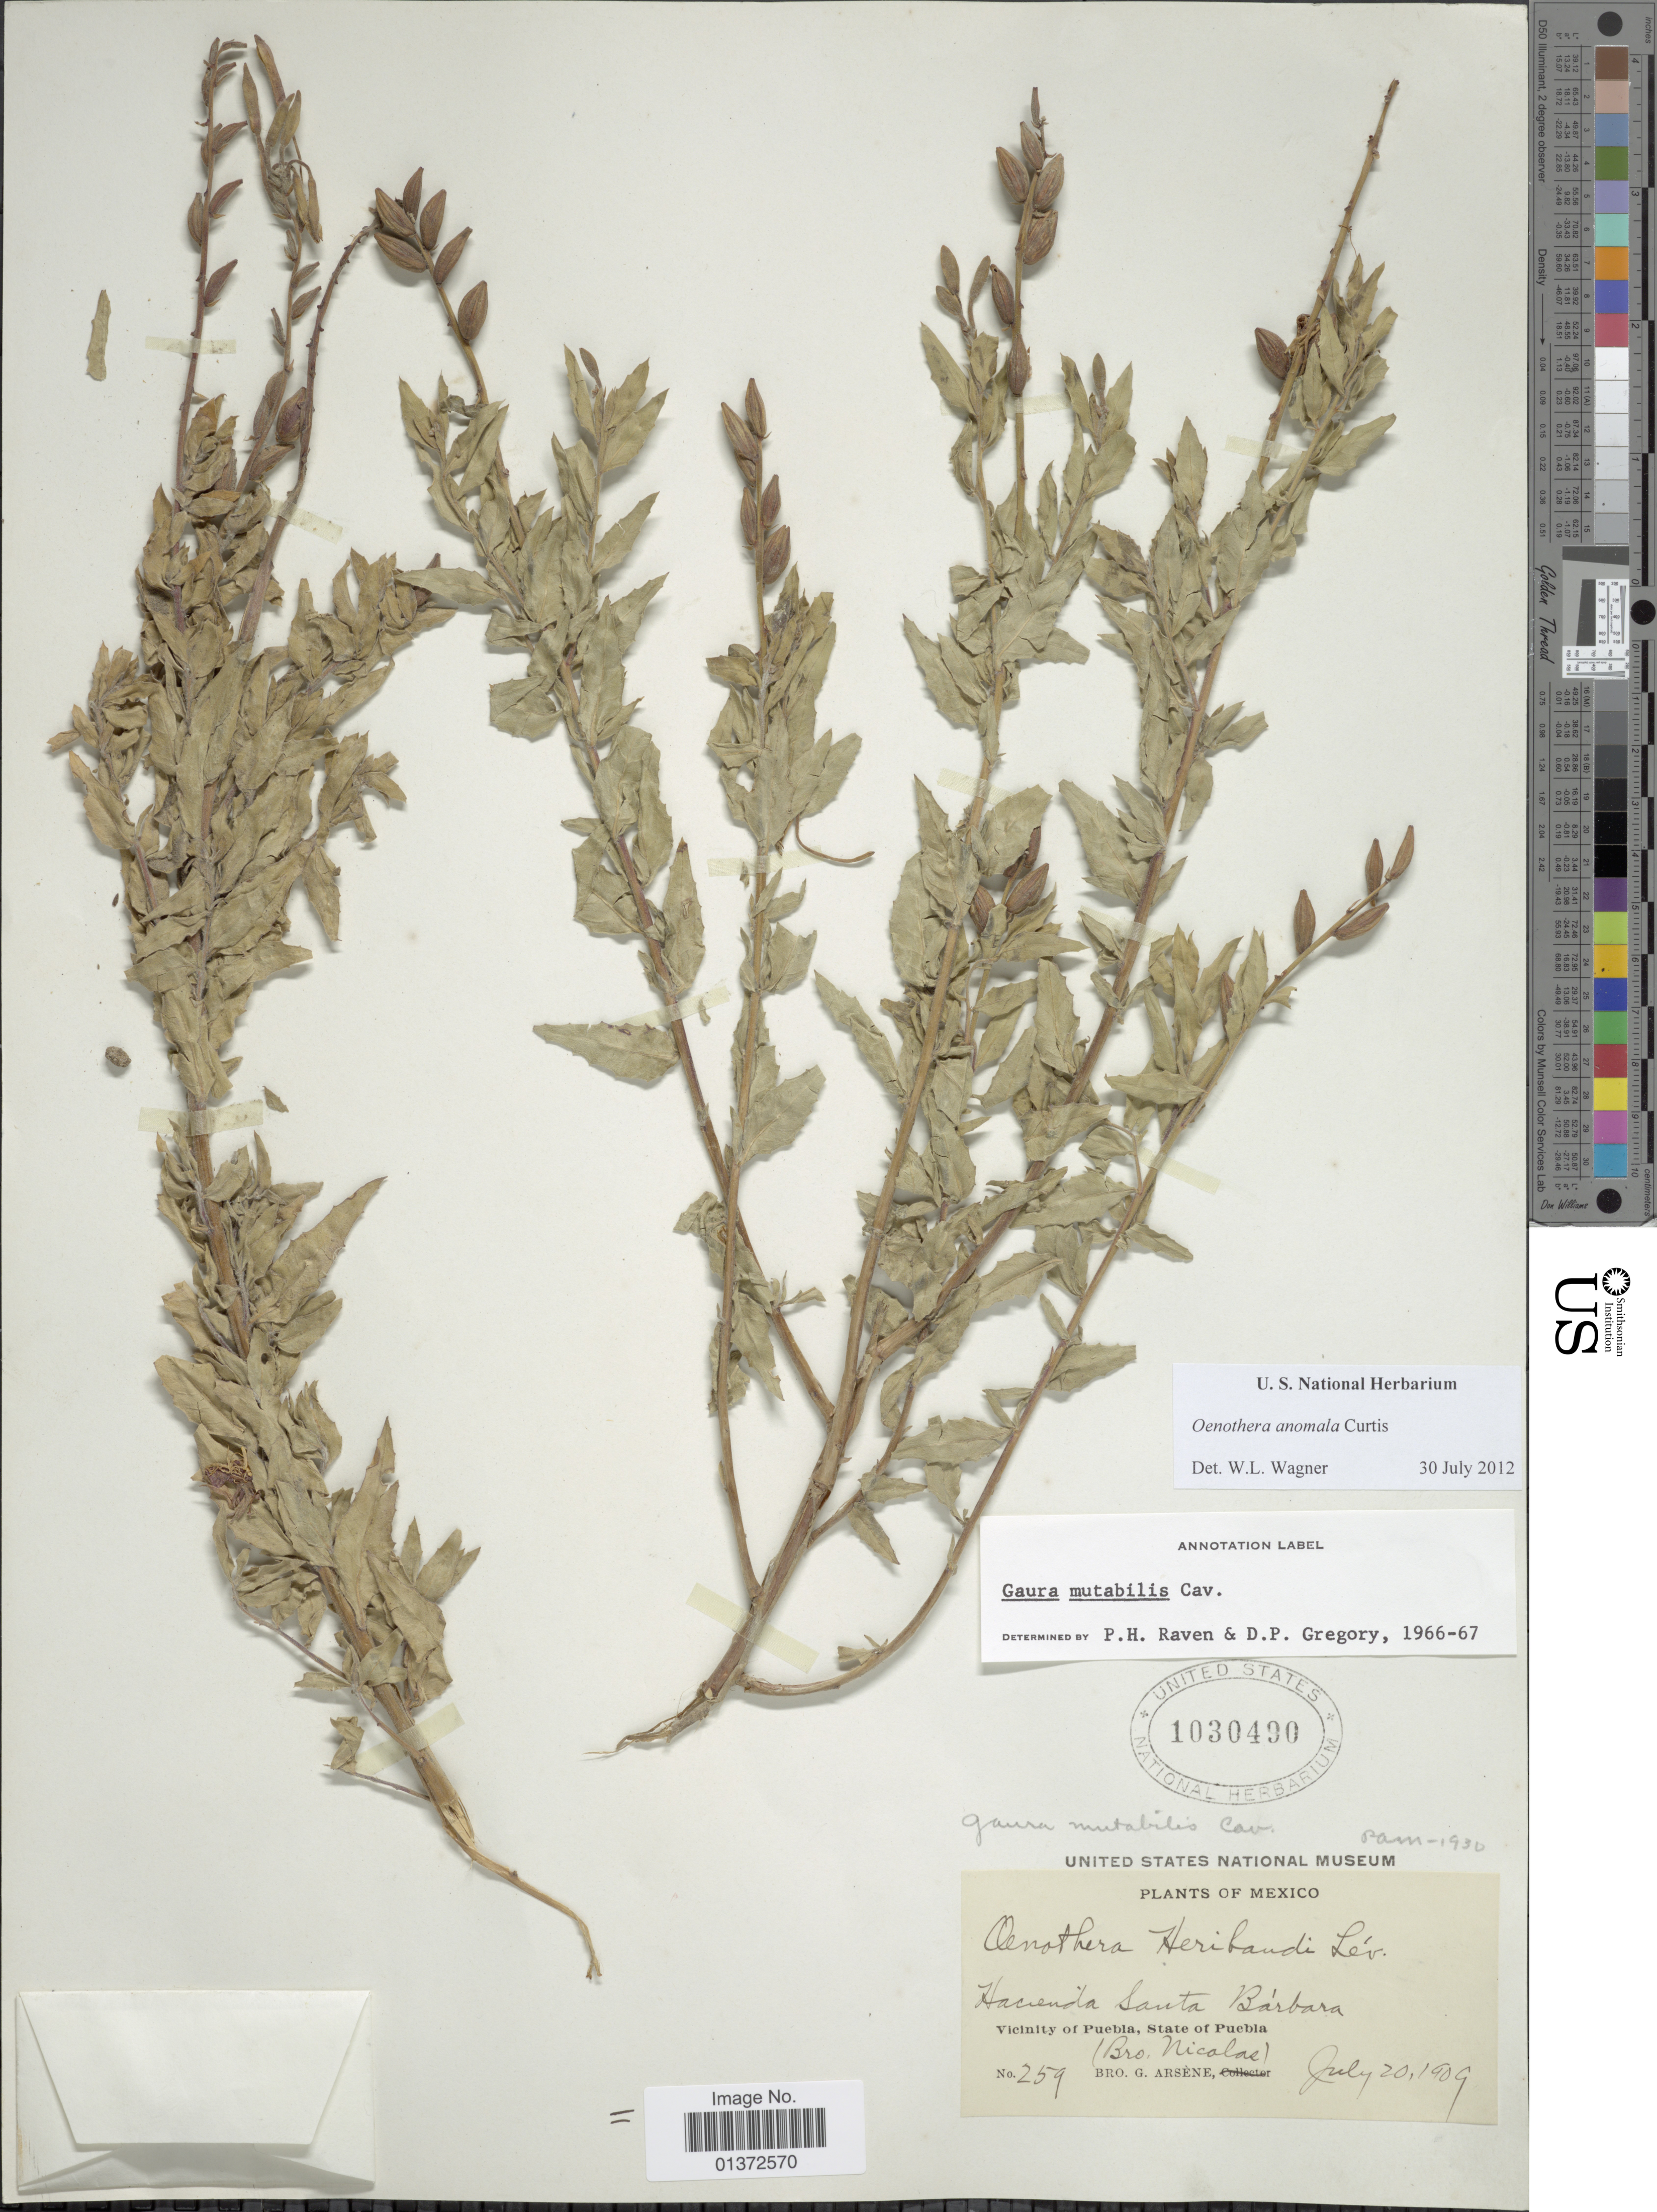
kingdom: Plantae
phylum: Tracheophyta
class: Magnoliopsida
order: Myrtales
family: Onagraceae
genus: Oenothera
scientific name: Oenothera anomala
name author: Curtis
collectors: F. Nicolas & Bro. G. Arsène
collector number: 259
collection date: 1909-07-20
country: Mexico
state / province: Puebla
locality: Hacienda Santa Bárbara, Vicinity of Puebla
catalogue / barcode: US 1030490